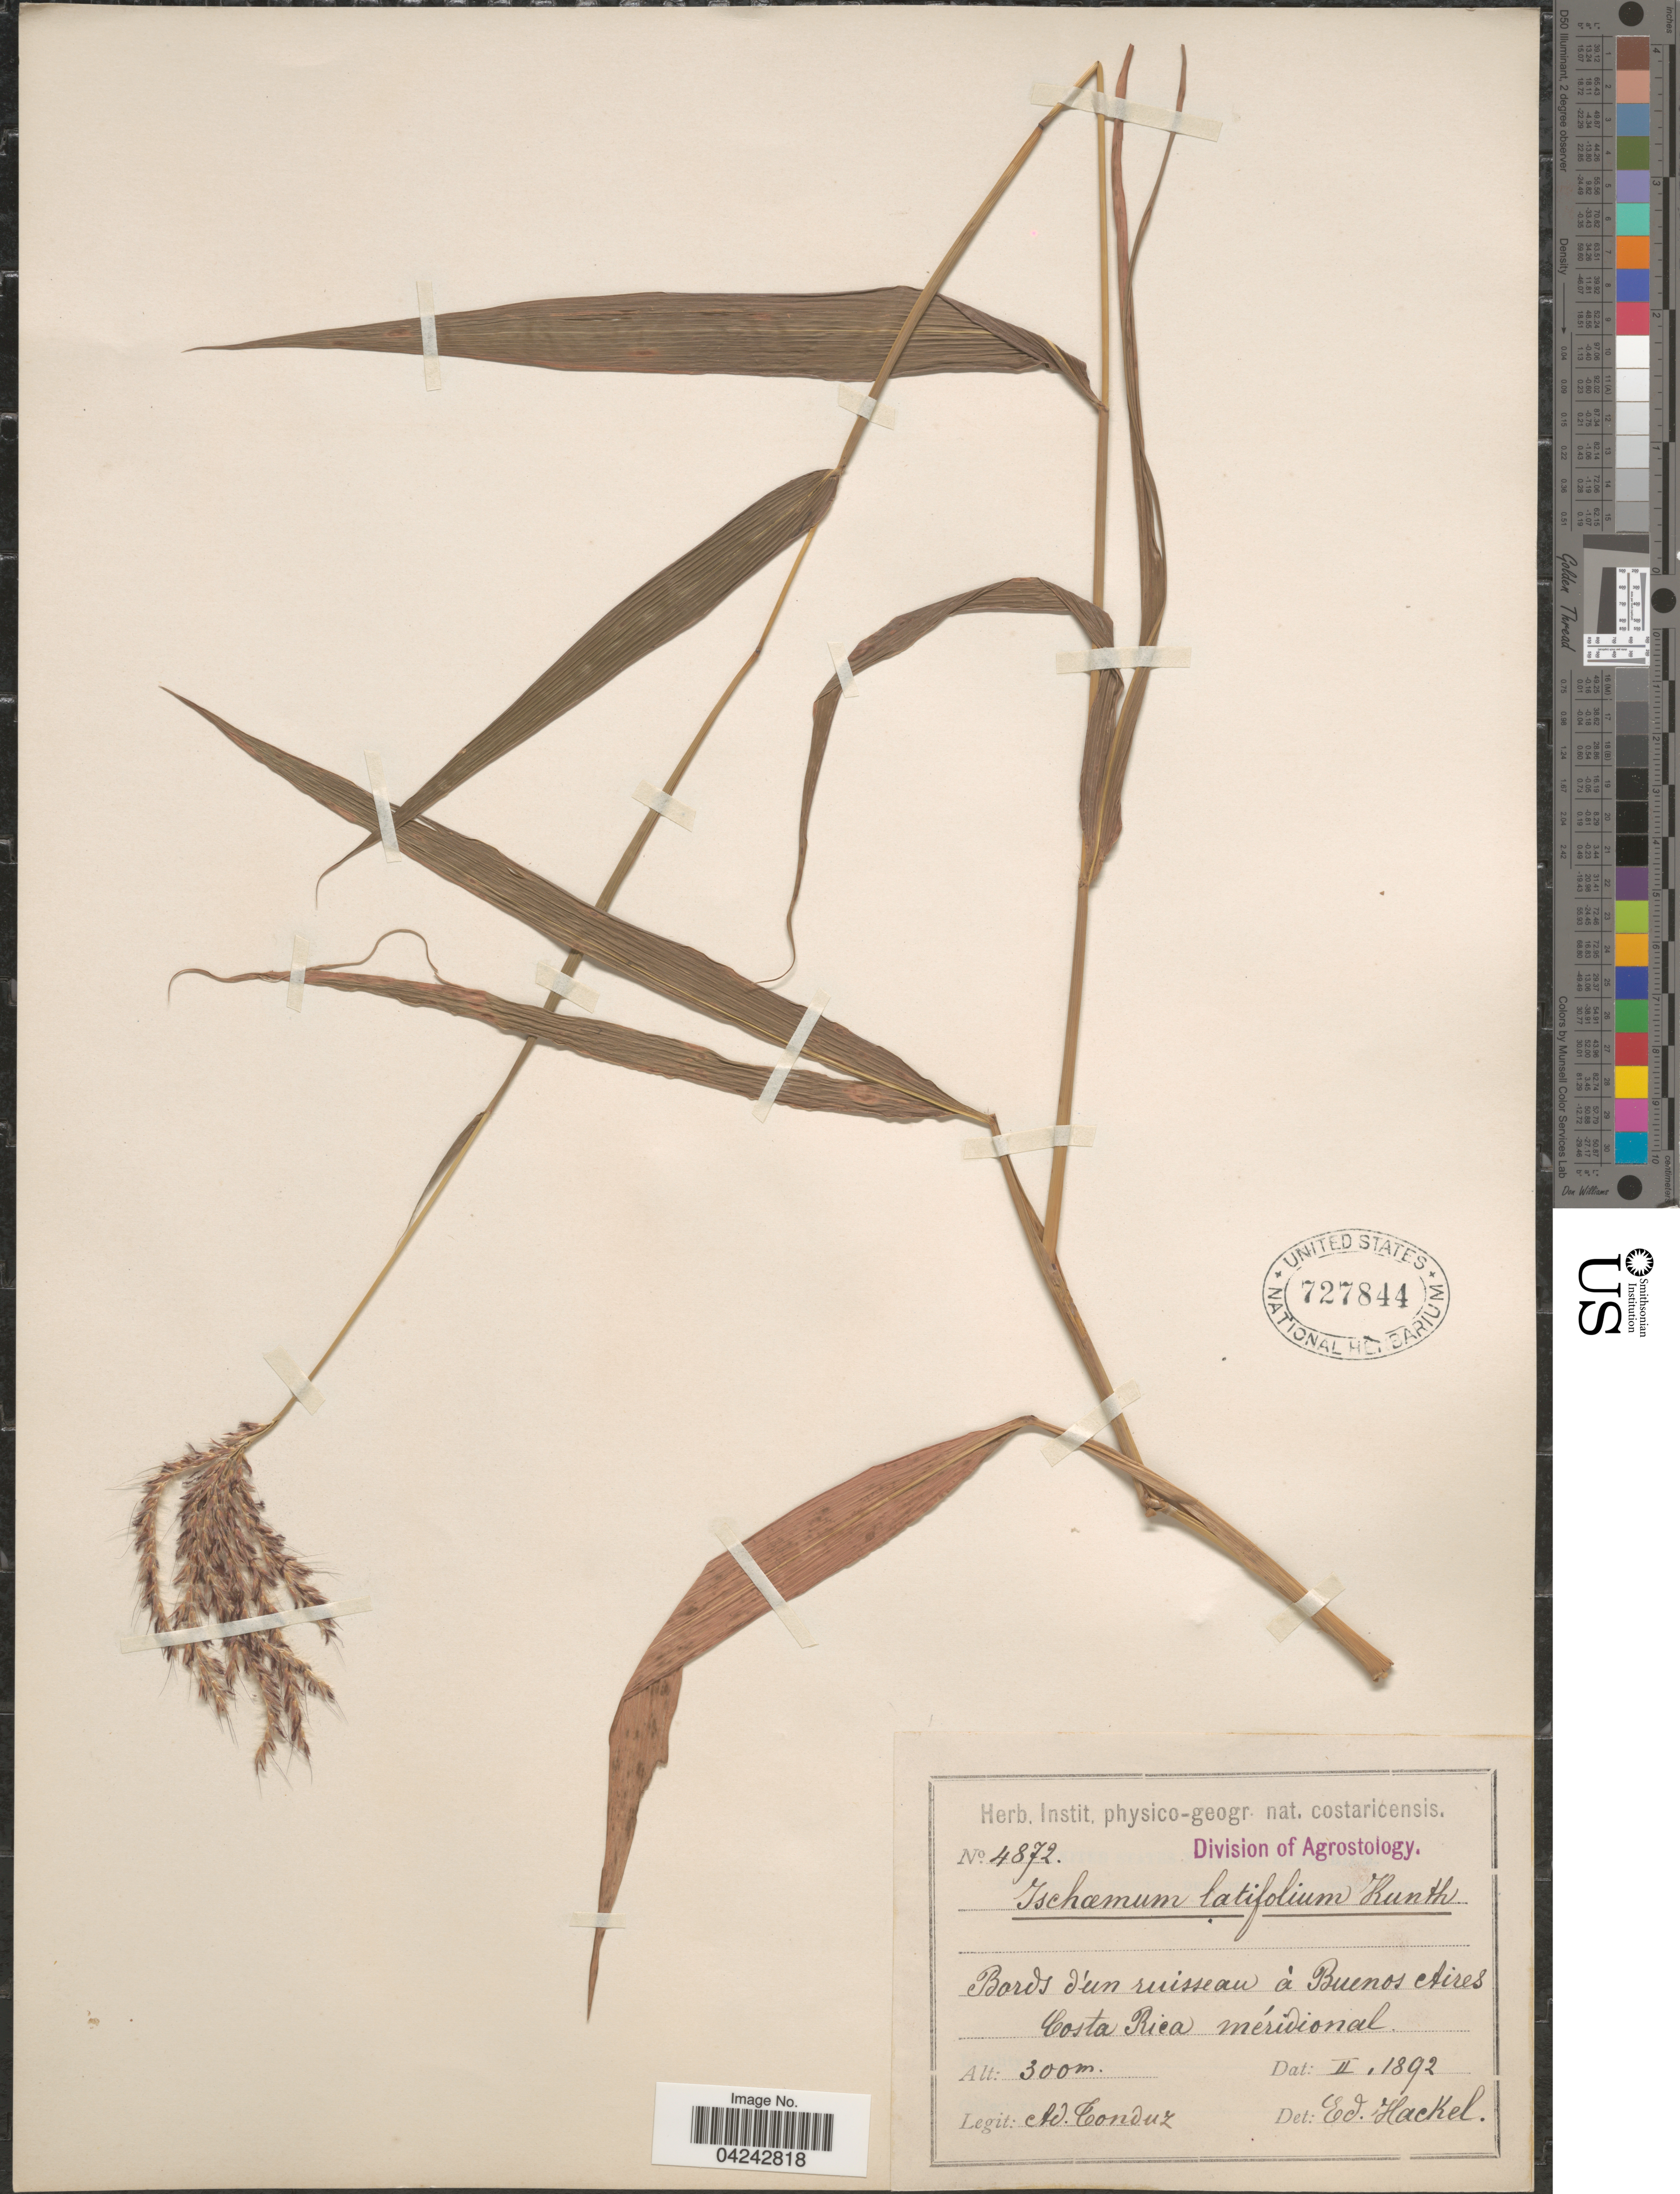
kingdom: Plantae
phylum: Tracheophyta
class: Liliopsida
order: Poales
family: Poaceae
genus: Ischaemum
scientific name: Ischaemum latifolium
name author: (Spreng.) Kunth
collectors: A. Tonduz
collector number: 4872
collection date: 1892-02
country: Costa Rica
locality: Bords d'un ruisseau á Buenos Aires. Costa Rica méridional.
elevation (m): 300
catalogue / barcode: US 727844